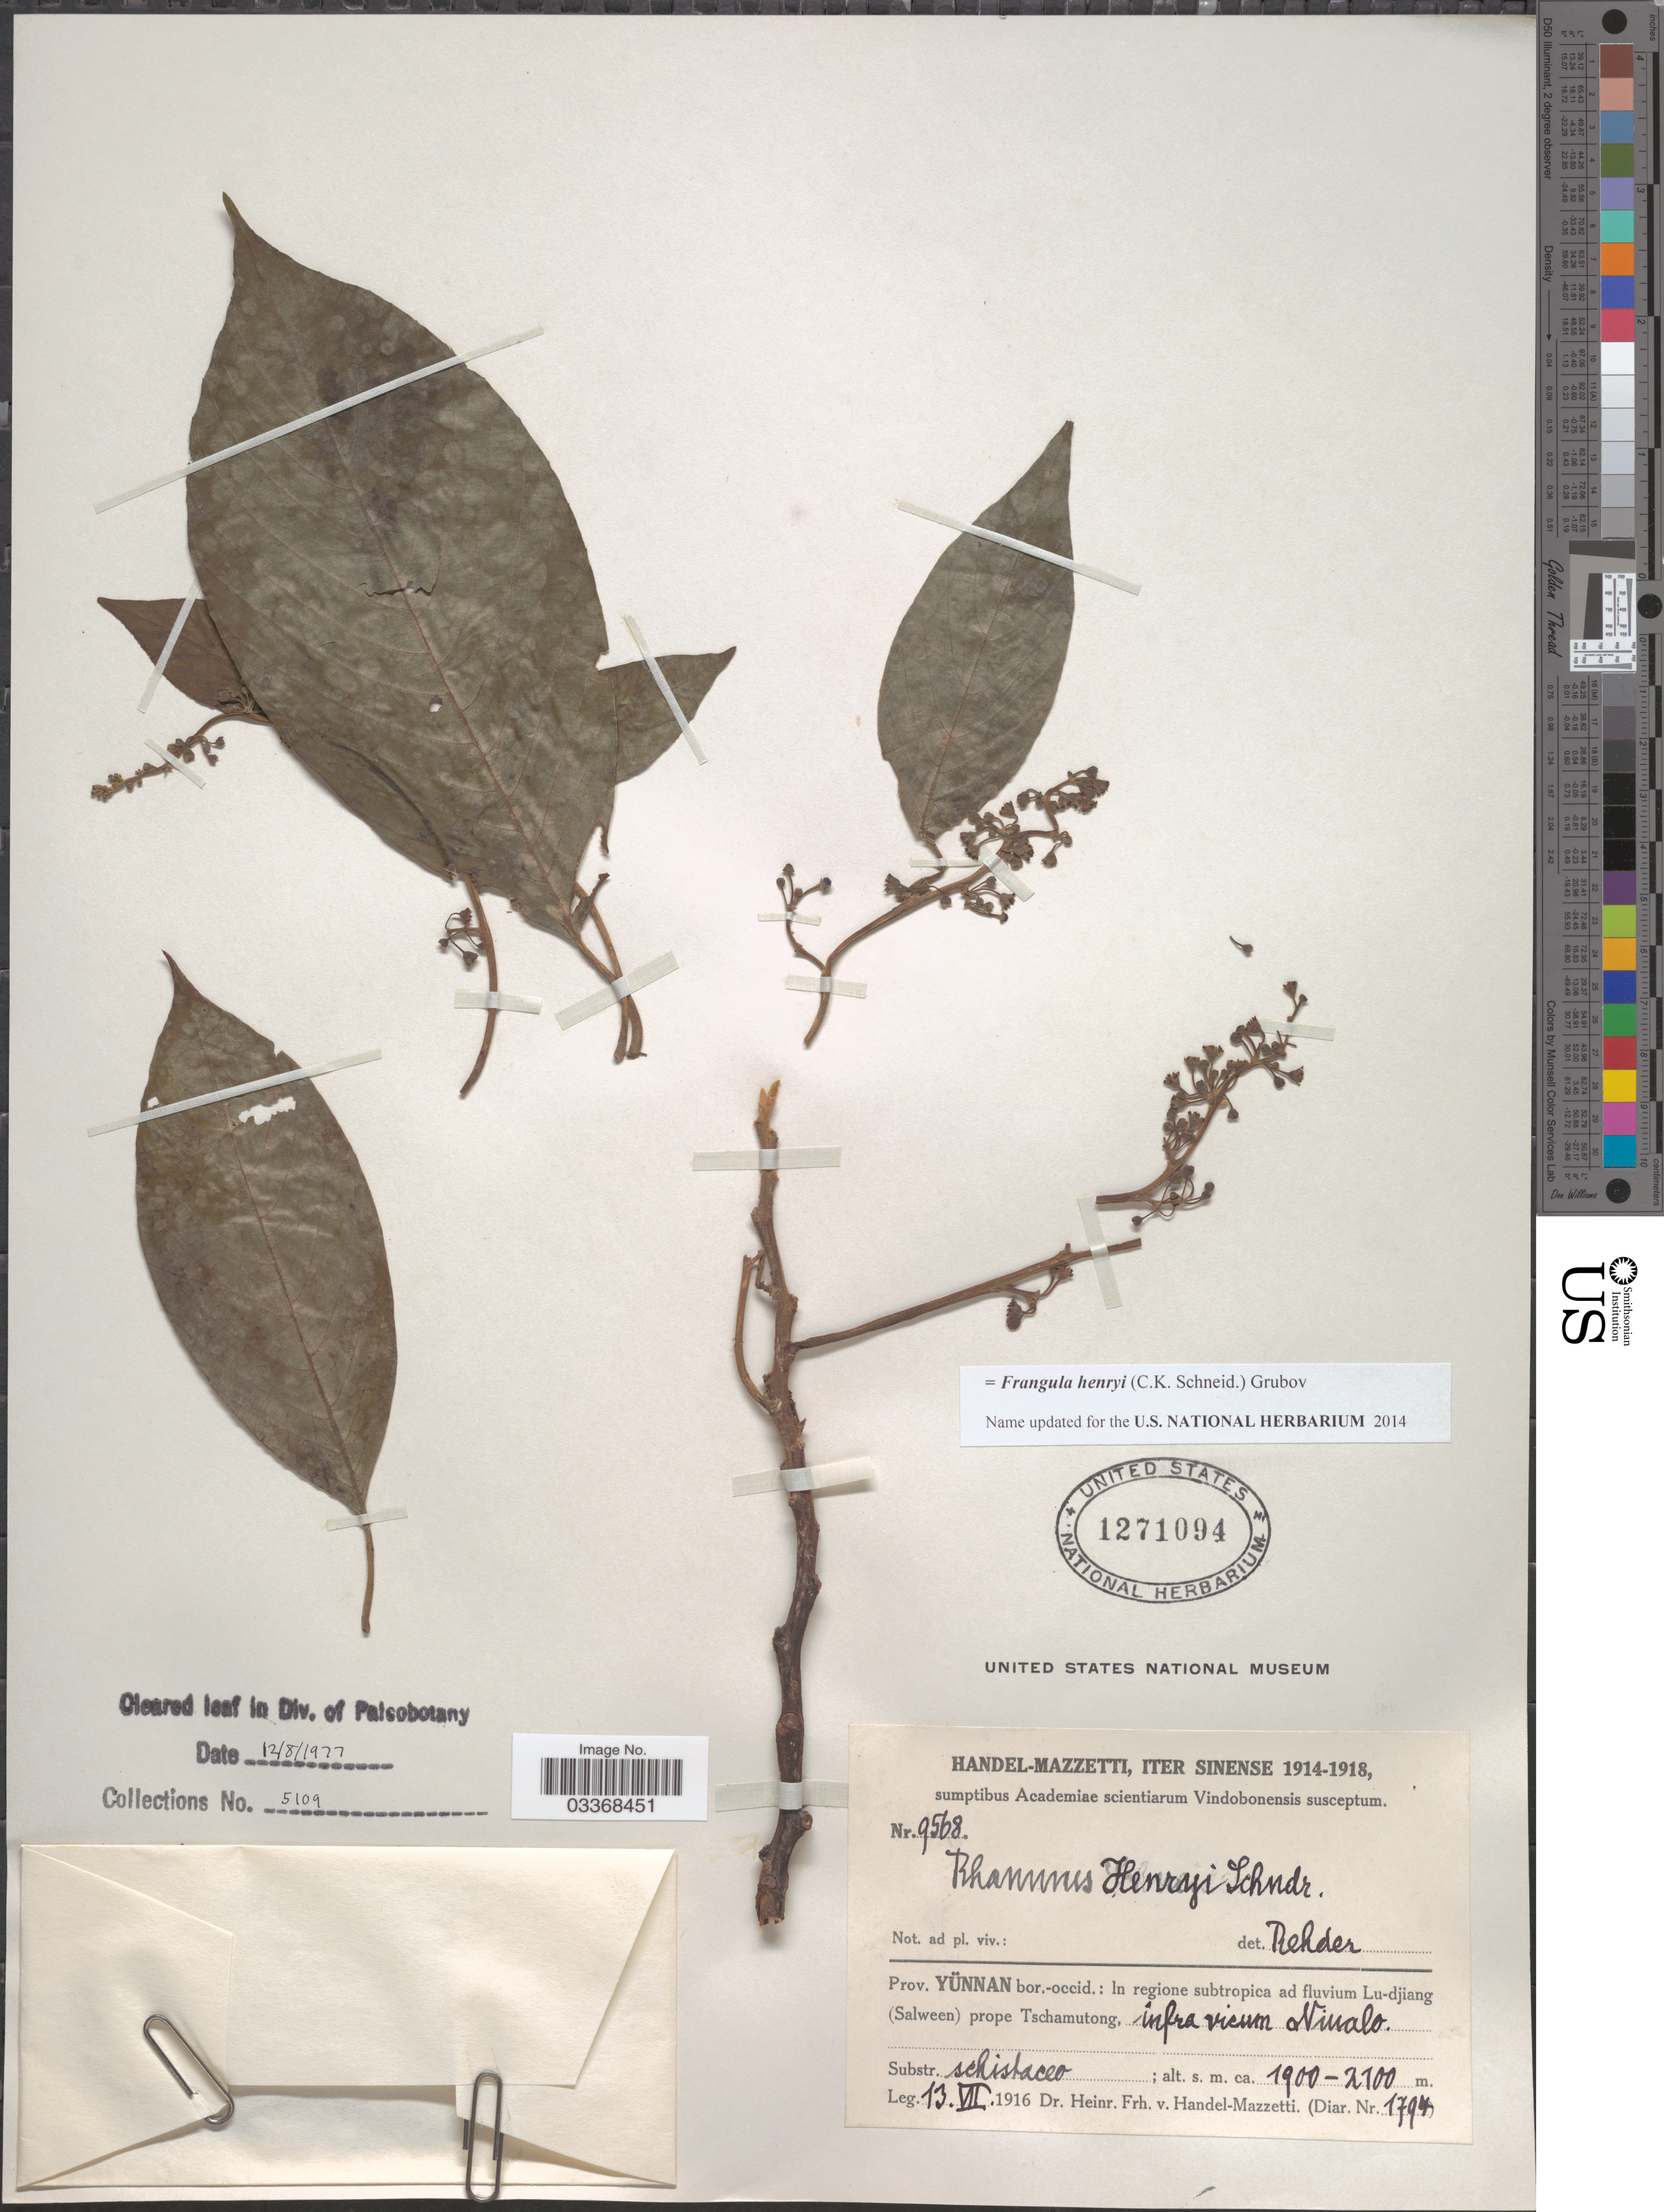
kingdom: Plantae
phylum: Tracheophyta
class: Magnoliopsida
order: Rosales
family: Rhamnaceae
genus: Frangula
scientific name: Frangula henryi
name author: (C.K. Schneid.) Grubov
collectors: H. Handel-Mazzetti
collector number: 9568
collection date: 1916-07-13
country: China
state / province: Yunnan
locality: Iter Sinense. Prov. Yünnan bor-occid.: In regione subtropica ad fluvium Lu-djiang (Salween) prope Tschamutong, infra vicum [interpreted] Ninalo [interpreted].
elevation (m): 1900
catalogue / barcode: US 1271094